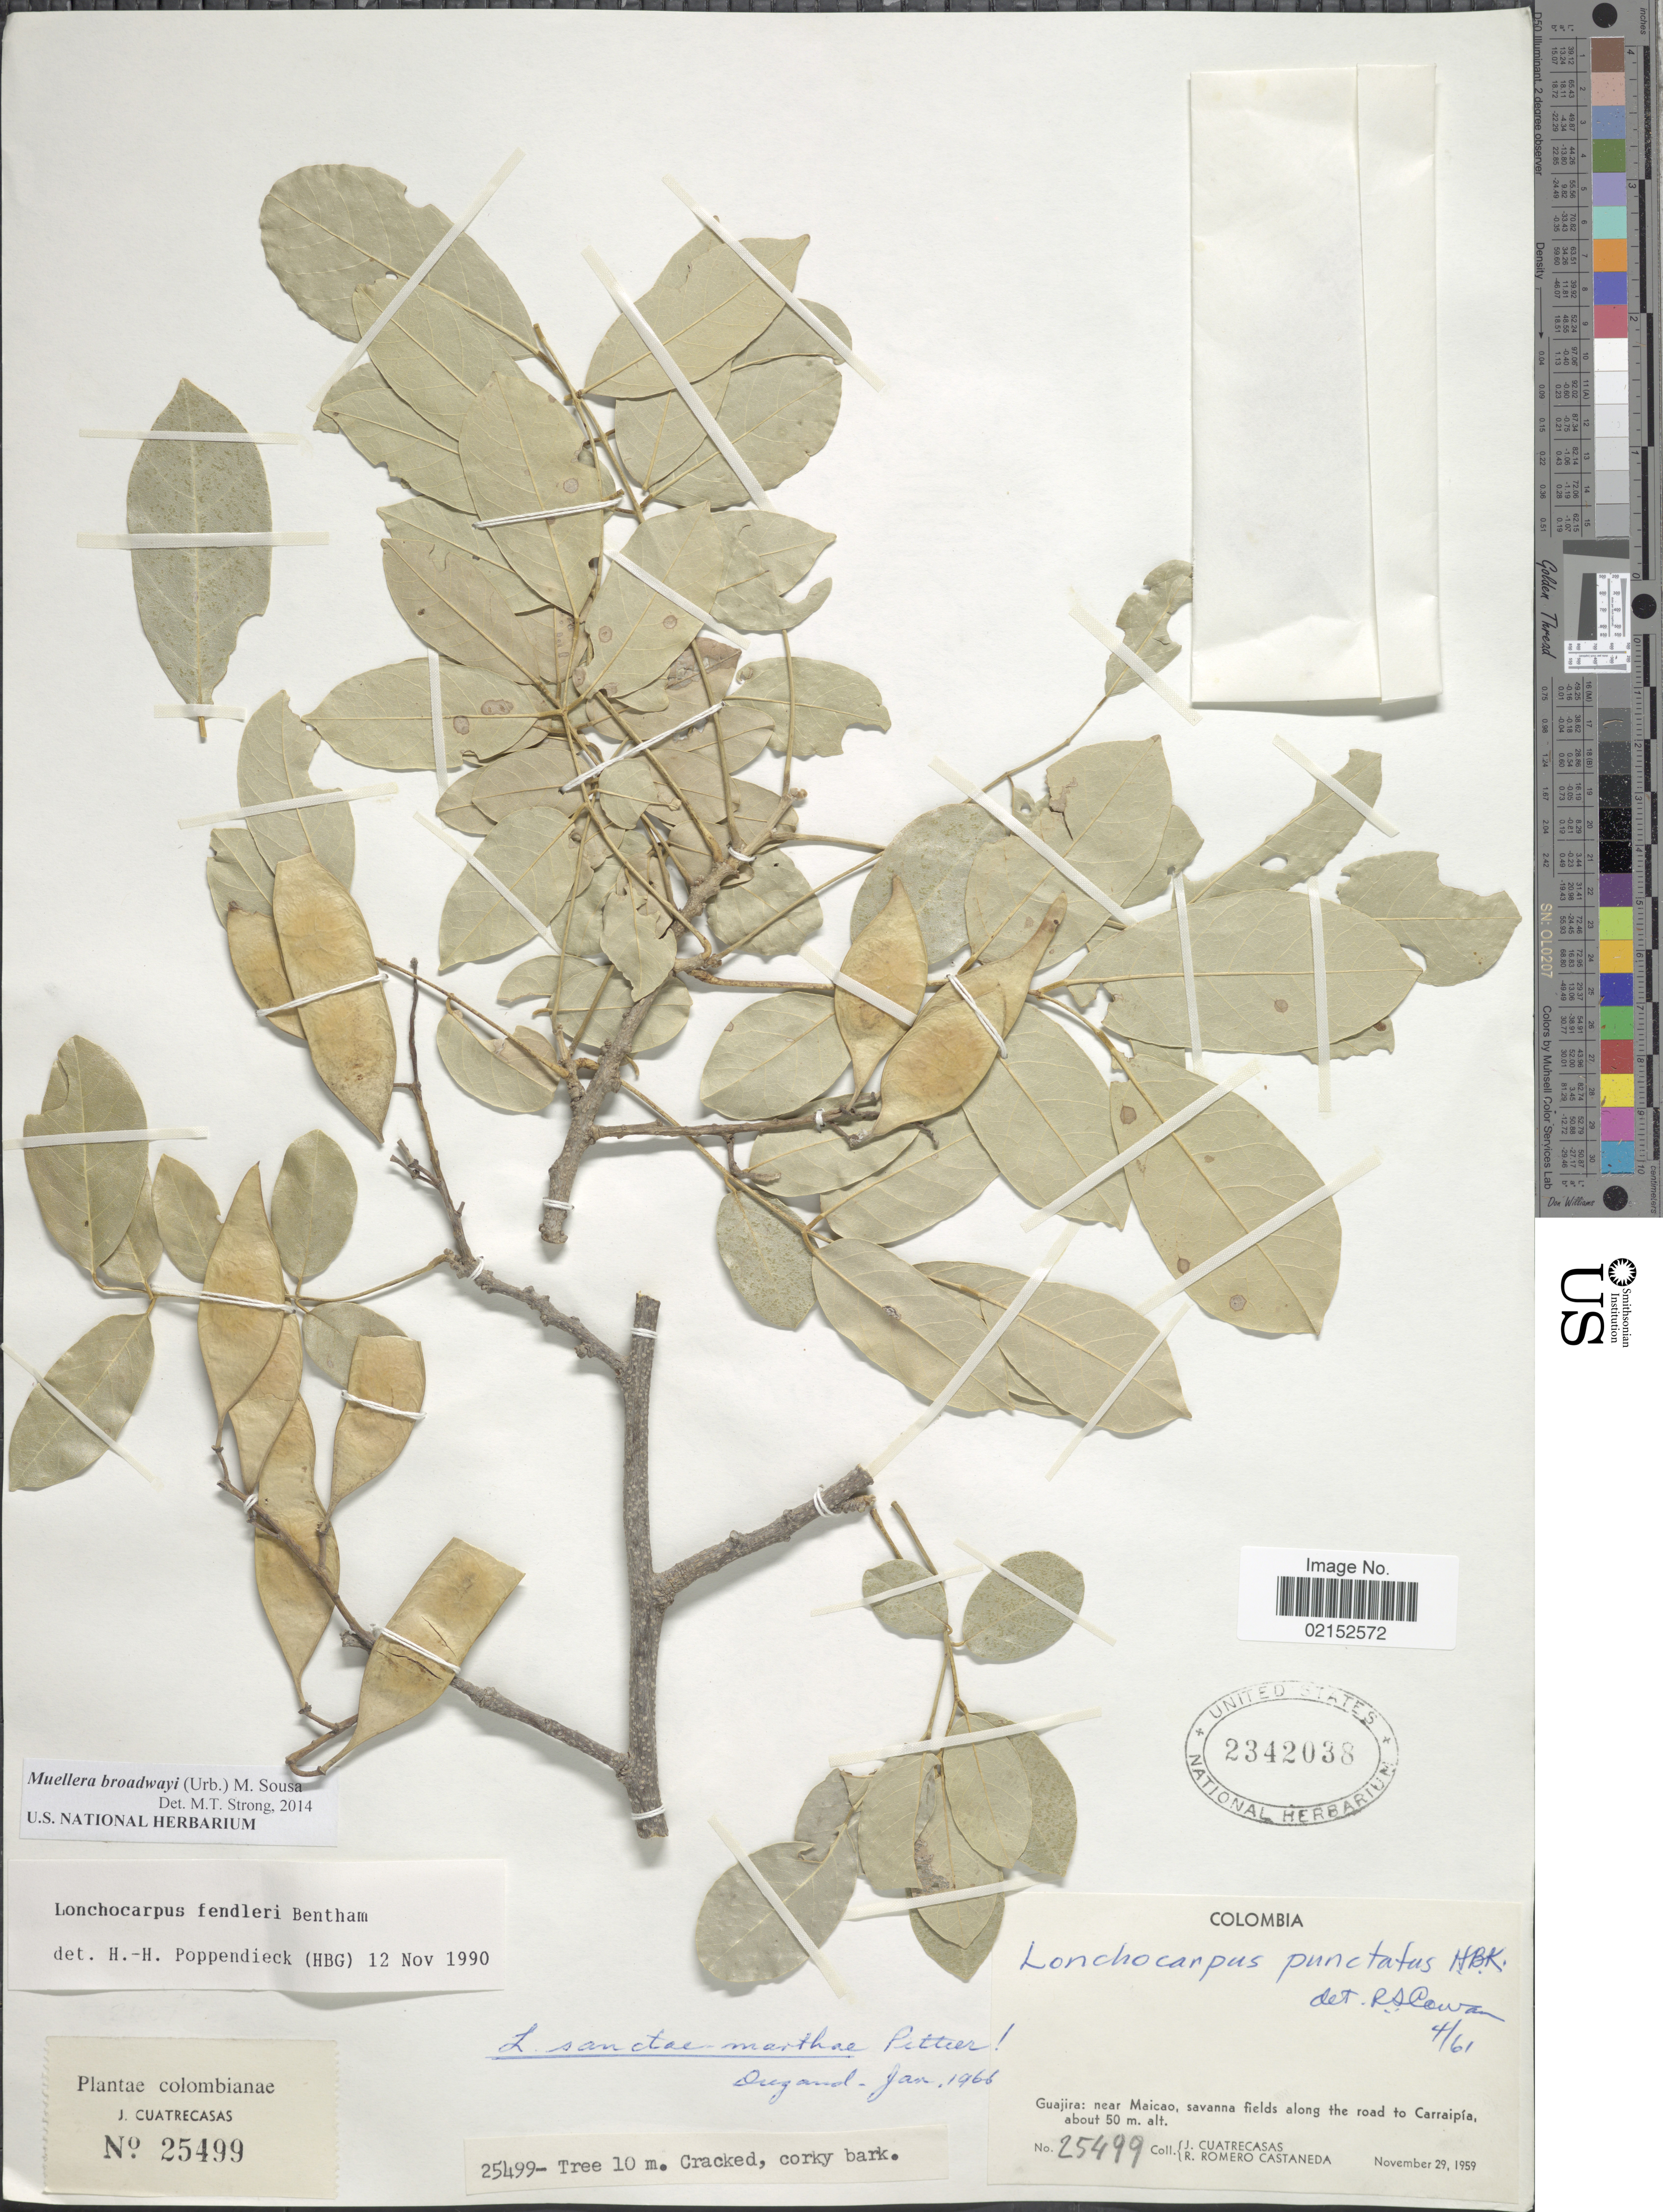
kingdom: Plantae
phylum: Tracheophyta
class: Magnoliopsida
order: Fabales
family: Fabaceae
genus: Muellera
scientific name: Muellera broadwayi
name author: (Urb.) M. Sousa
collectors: J. Cuatrecasas & R. Romero Castañeda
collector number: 25499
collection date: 1959-11-29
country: Colombia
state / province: La Guajira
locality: Near Maicao, along the road to Carraipia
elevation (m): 50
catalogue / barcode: US 2342038